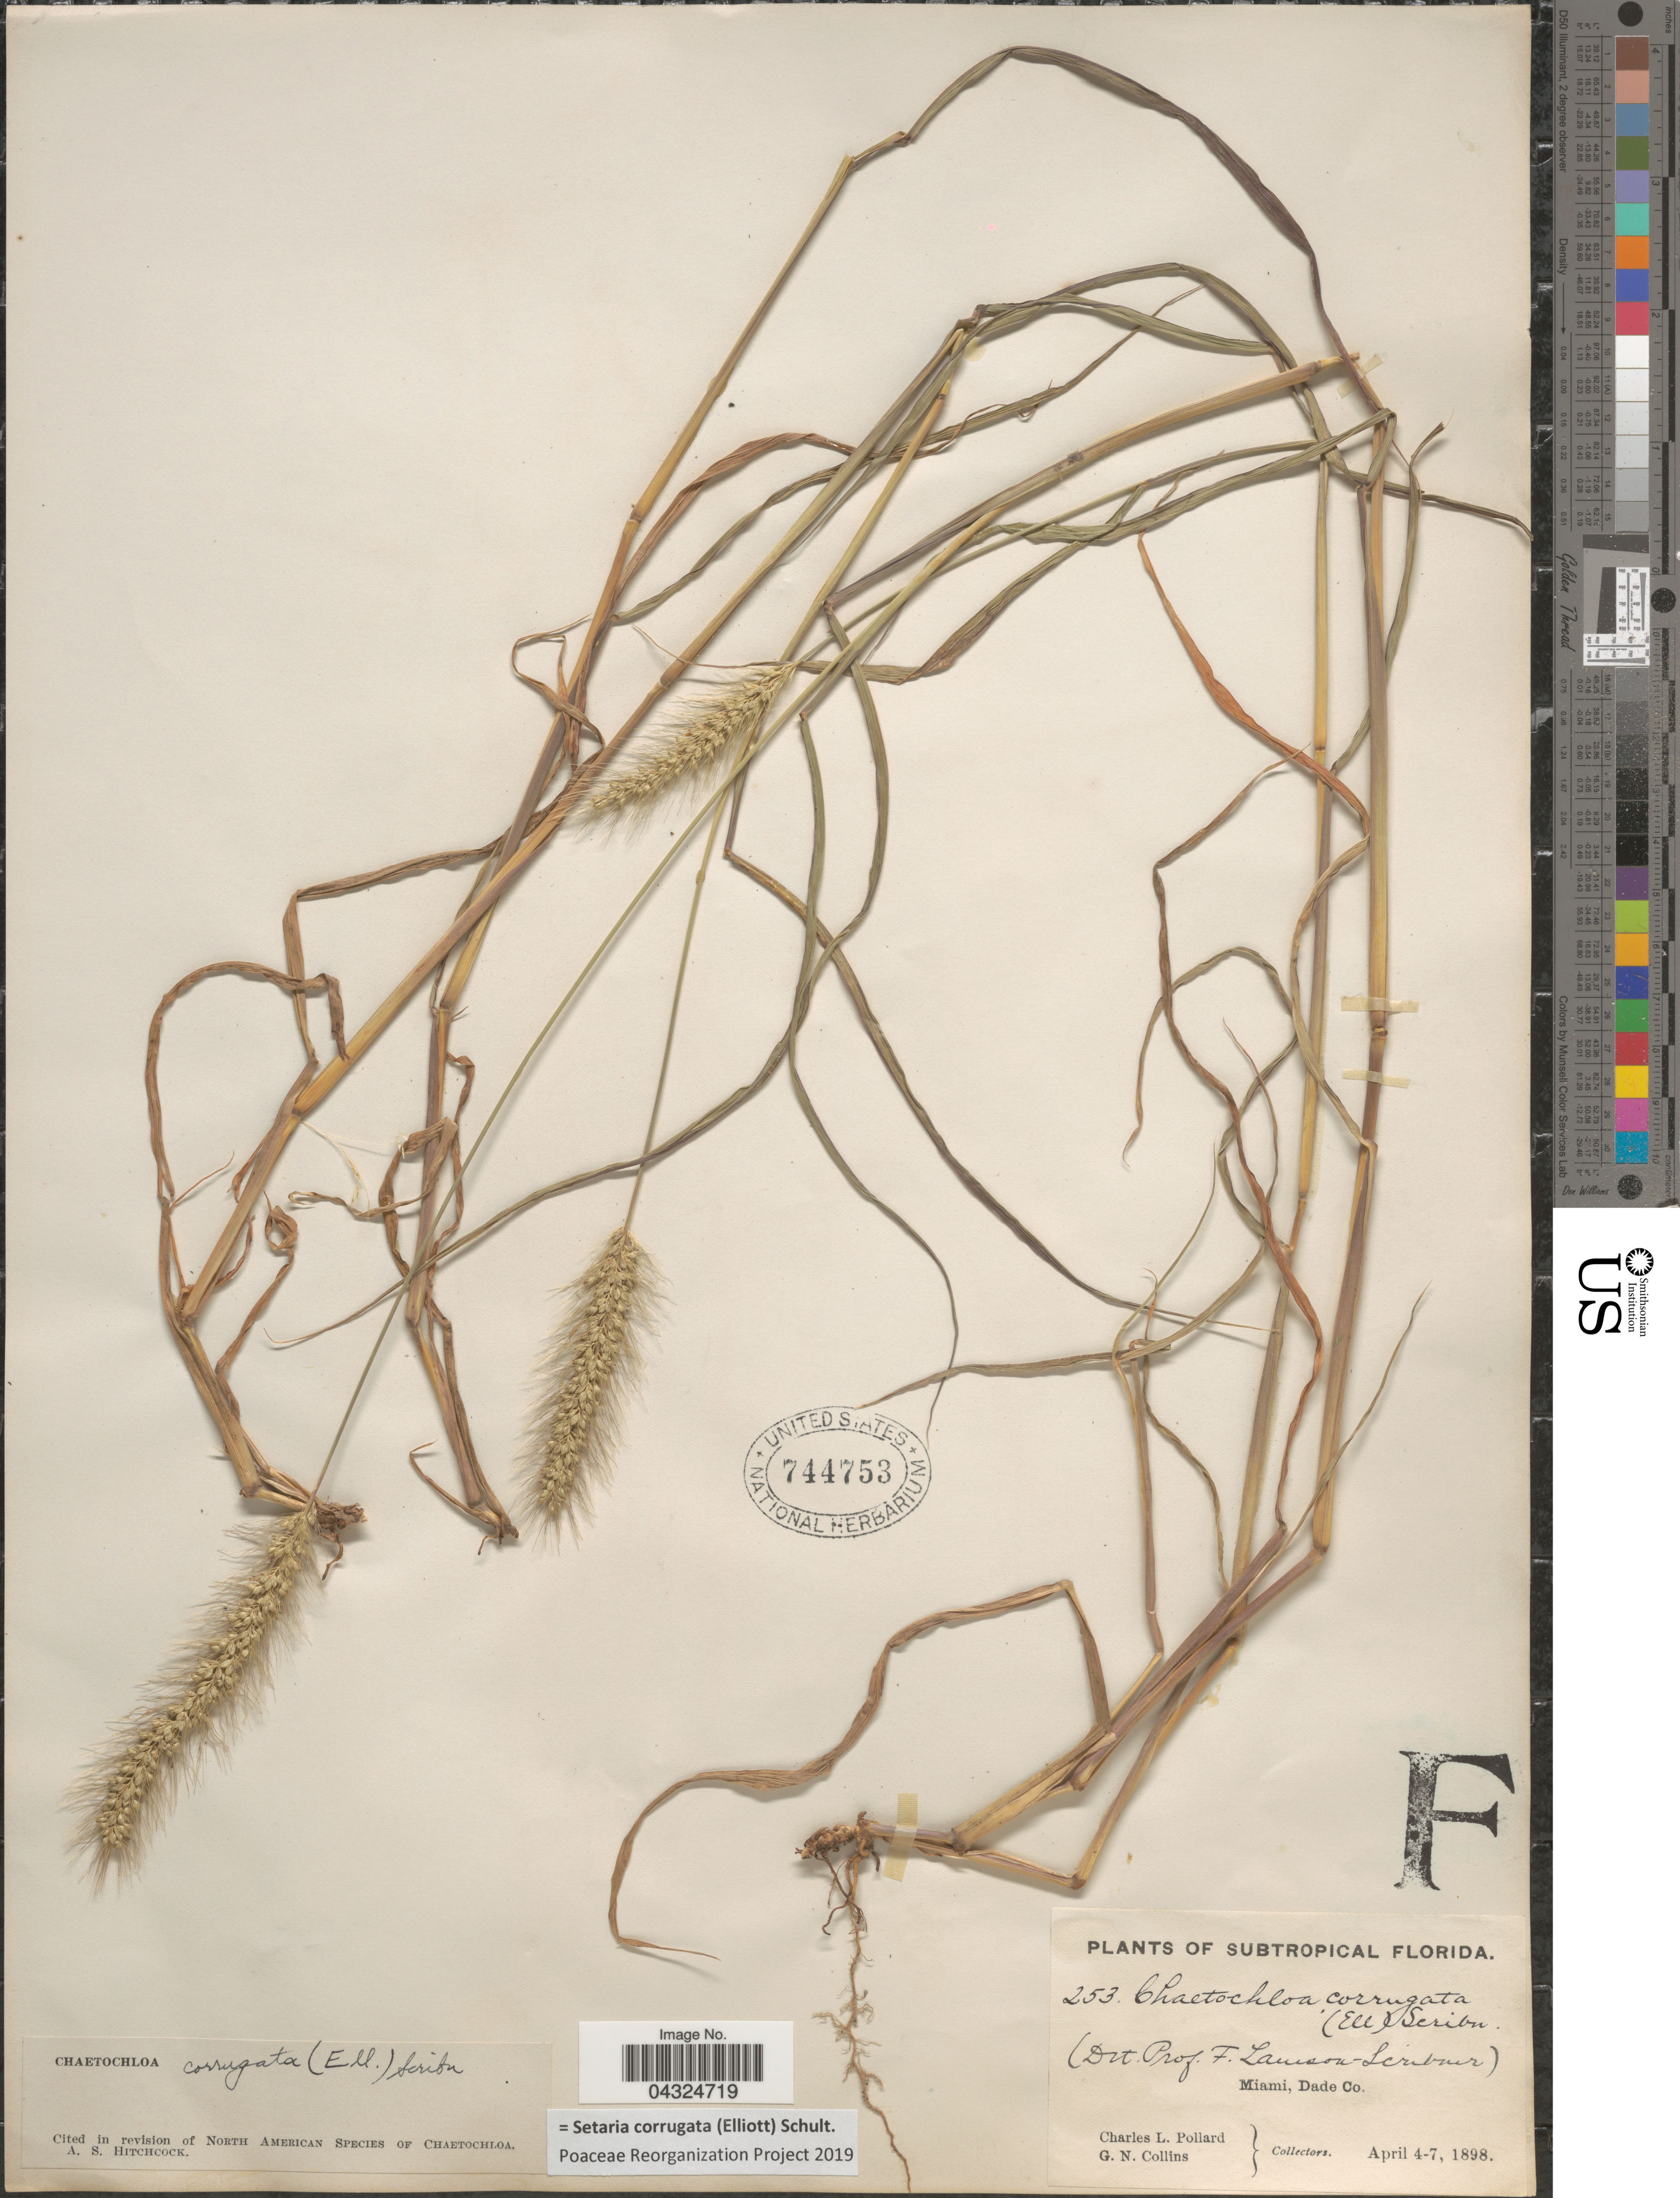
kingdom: Plantae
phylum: Tracheophyta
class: Liliopsida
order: Poales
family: Poaceae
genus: Setaria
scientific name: Setaria corrugata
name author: (Elliott) Schult.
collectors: C. L. Pollard & G. Collins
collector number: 253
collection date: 1898-04-04/1898-04-07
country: United States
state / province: Florida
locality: Subtropical Florida. Miami, Dade Co.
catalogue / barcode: US 744753